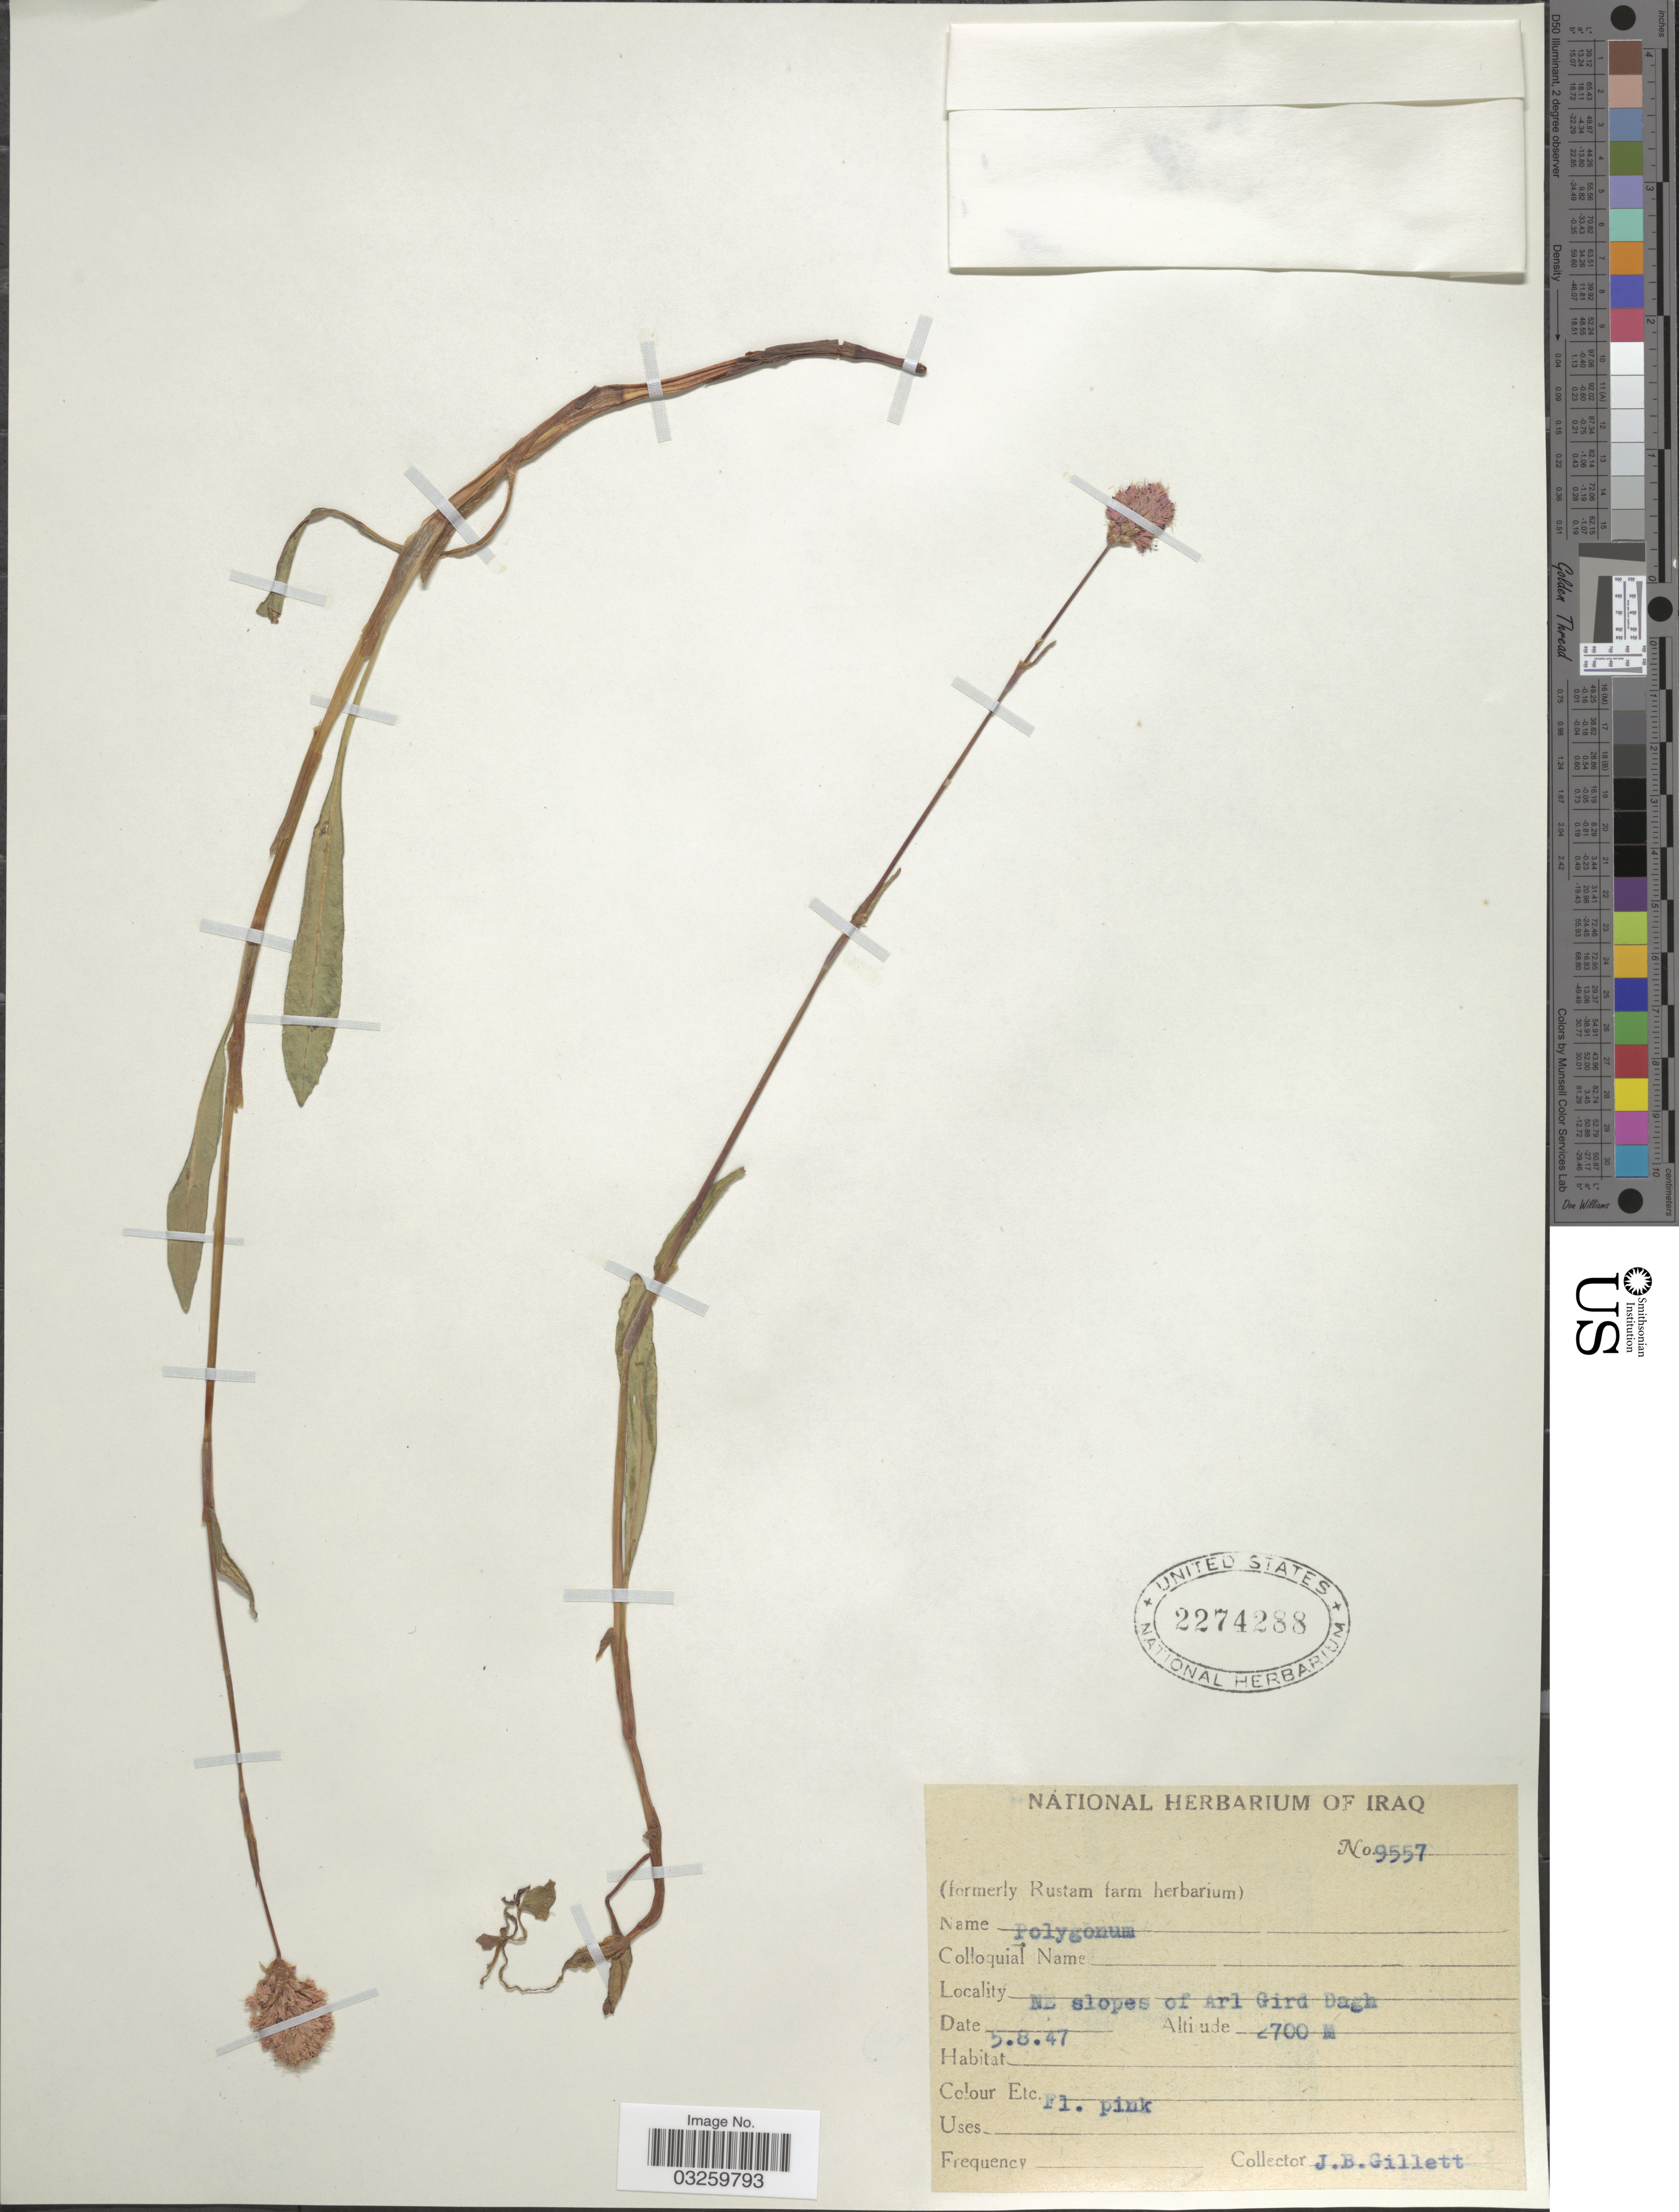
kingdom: Plantae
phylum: Tracheophyta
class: Magnoliopsida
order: Caryophyllales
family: Polygonaceae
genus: Bistorta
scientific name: Bistorta sp.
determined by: Strong, Mark T., (BOT), Smithsonian Institution - National Museum of Natural History (UNITED STATES)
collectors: J. B. Gillett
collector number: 9557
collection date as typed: Transcribed d/m/y: 5/8/47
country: Iraq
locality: NE slopes of Arl Gird Dagh.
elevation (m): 2700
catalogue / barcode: US 2274288